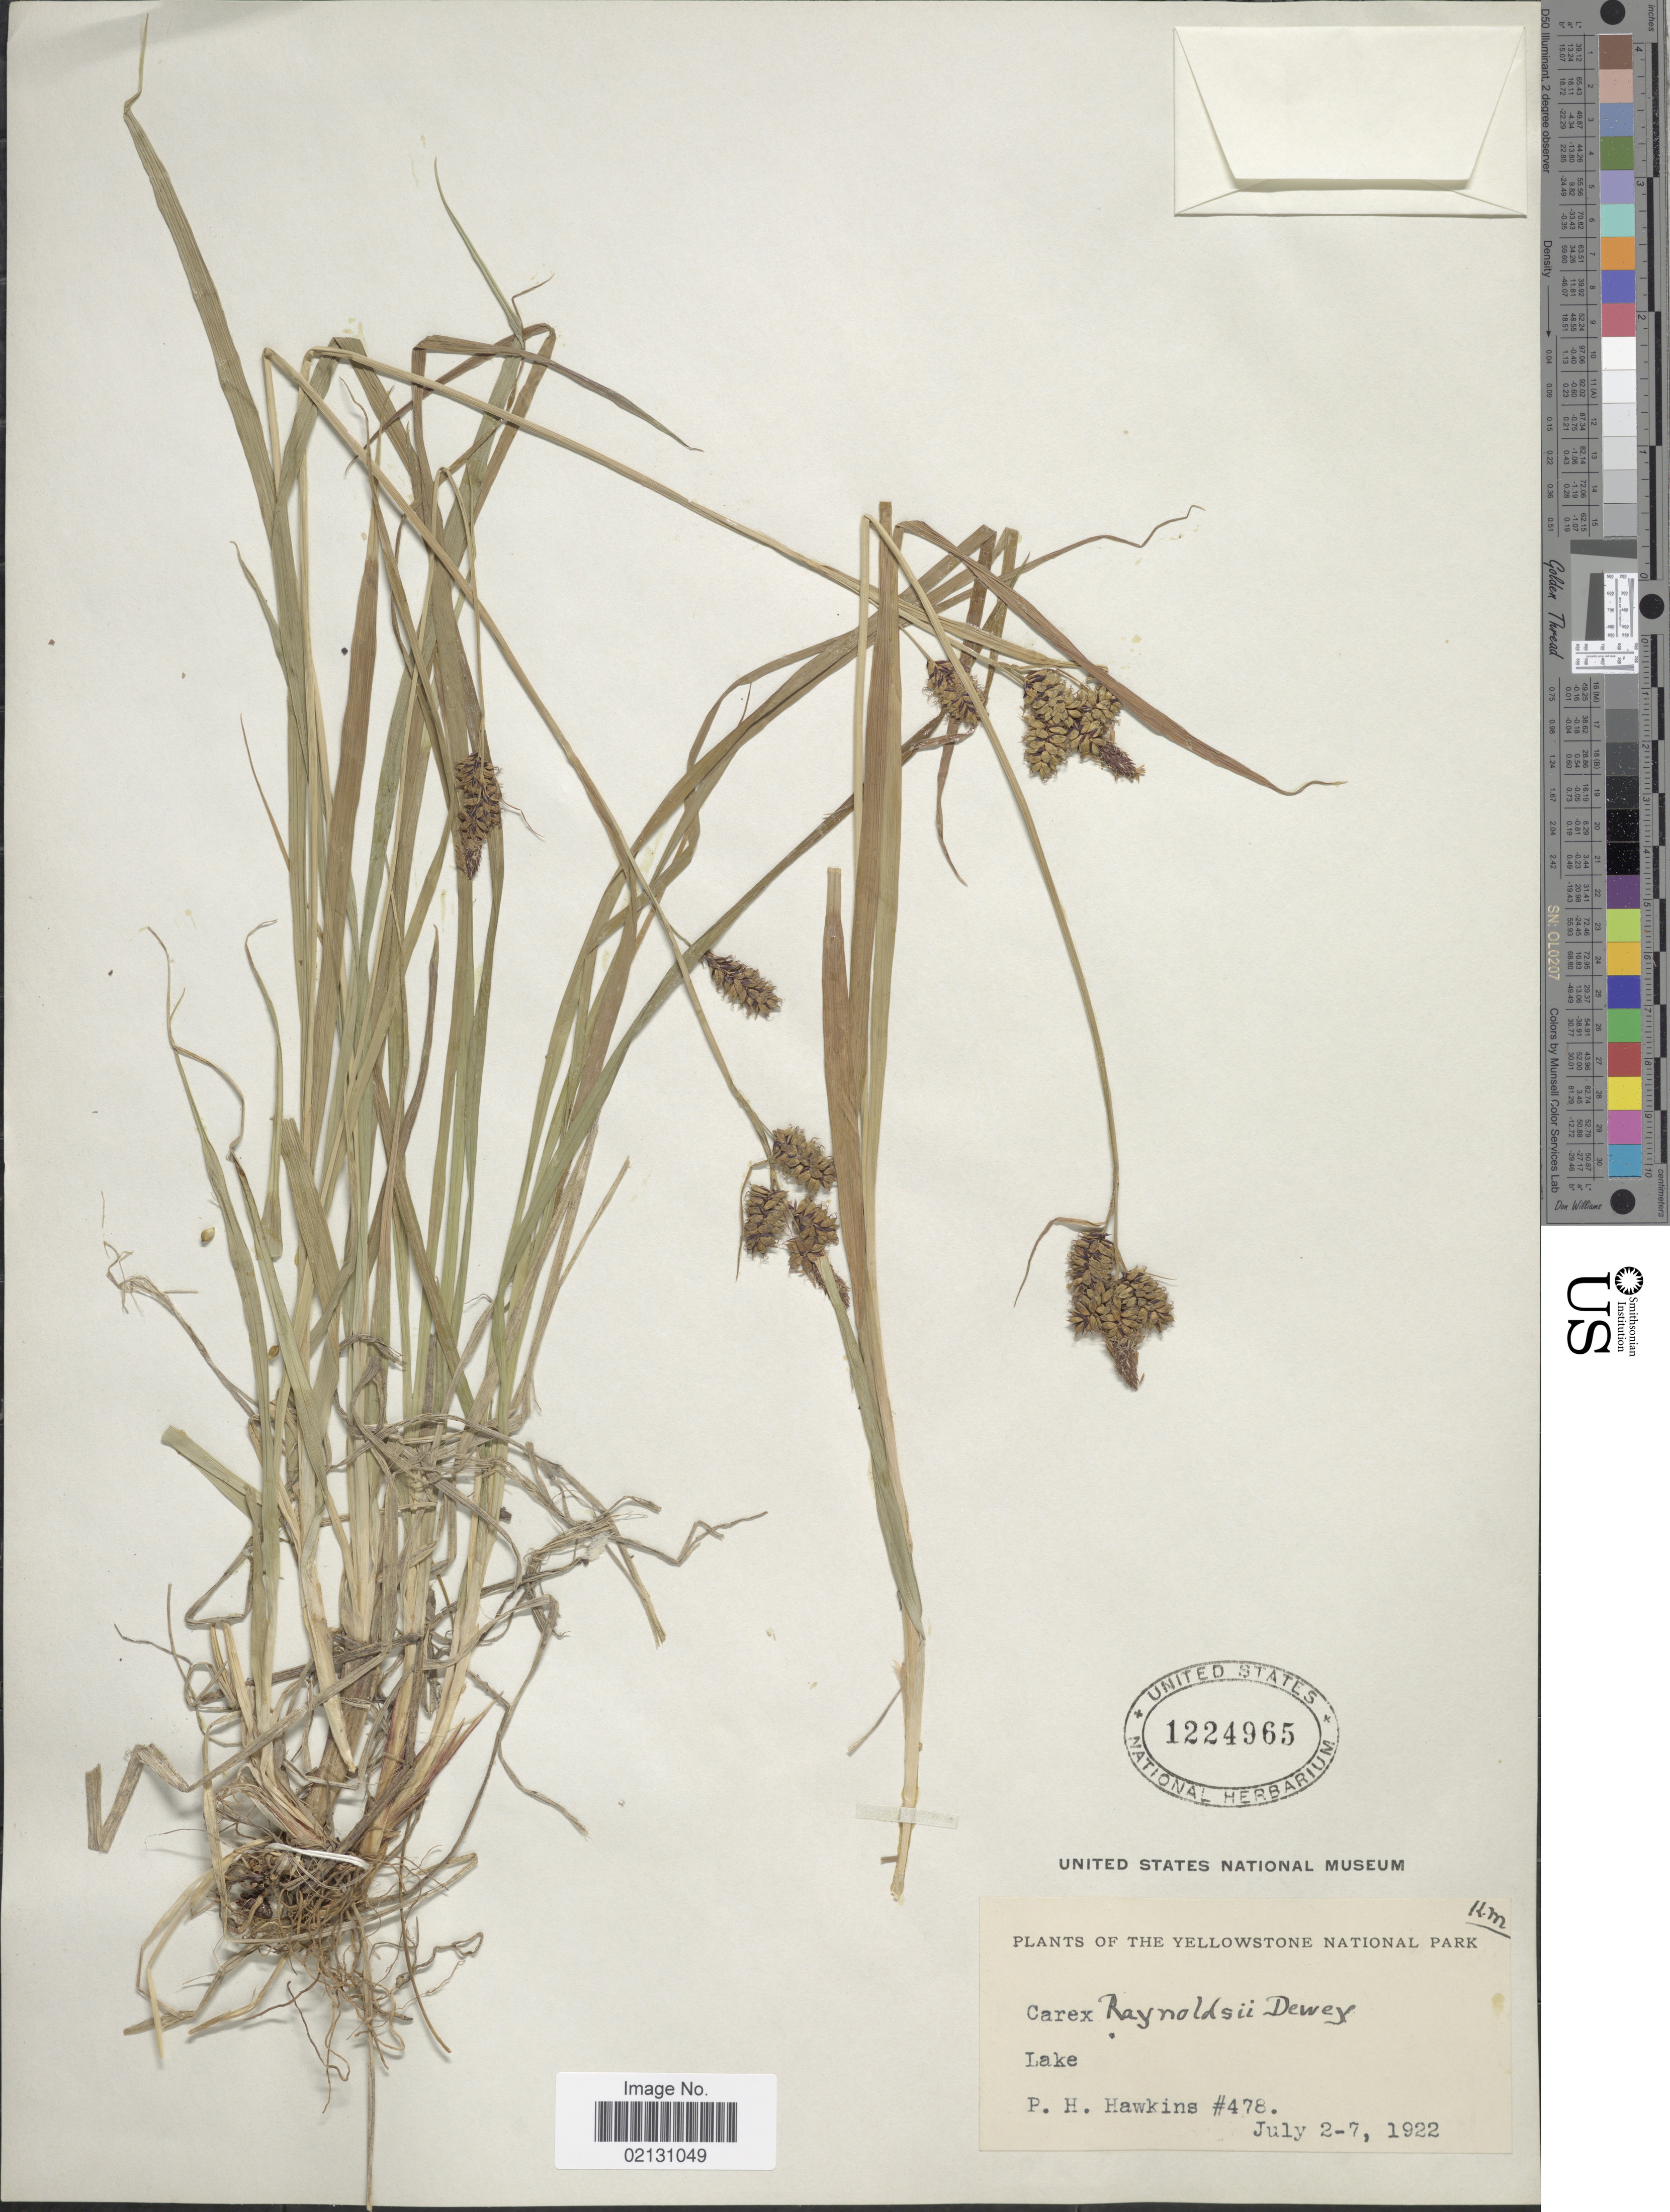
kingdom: Plantae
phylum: Tracheophyta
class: Liliopsida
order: Poales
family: Cyperaceae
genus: Carex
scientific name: Carex raynoldsii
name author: Dewey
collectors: P. Hawkins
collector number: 478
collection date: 1922-07-02/1922-07-07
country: United States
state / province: Wyoming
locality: The Yellowstone National Park, Lake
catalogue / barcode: US 1224965